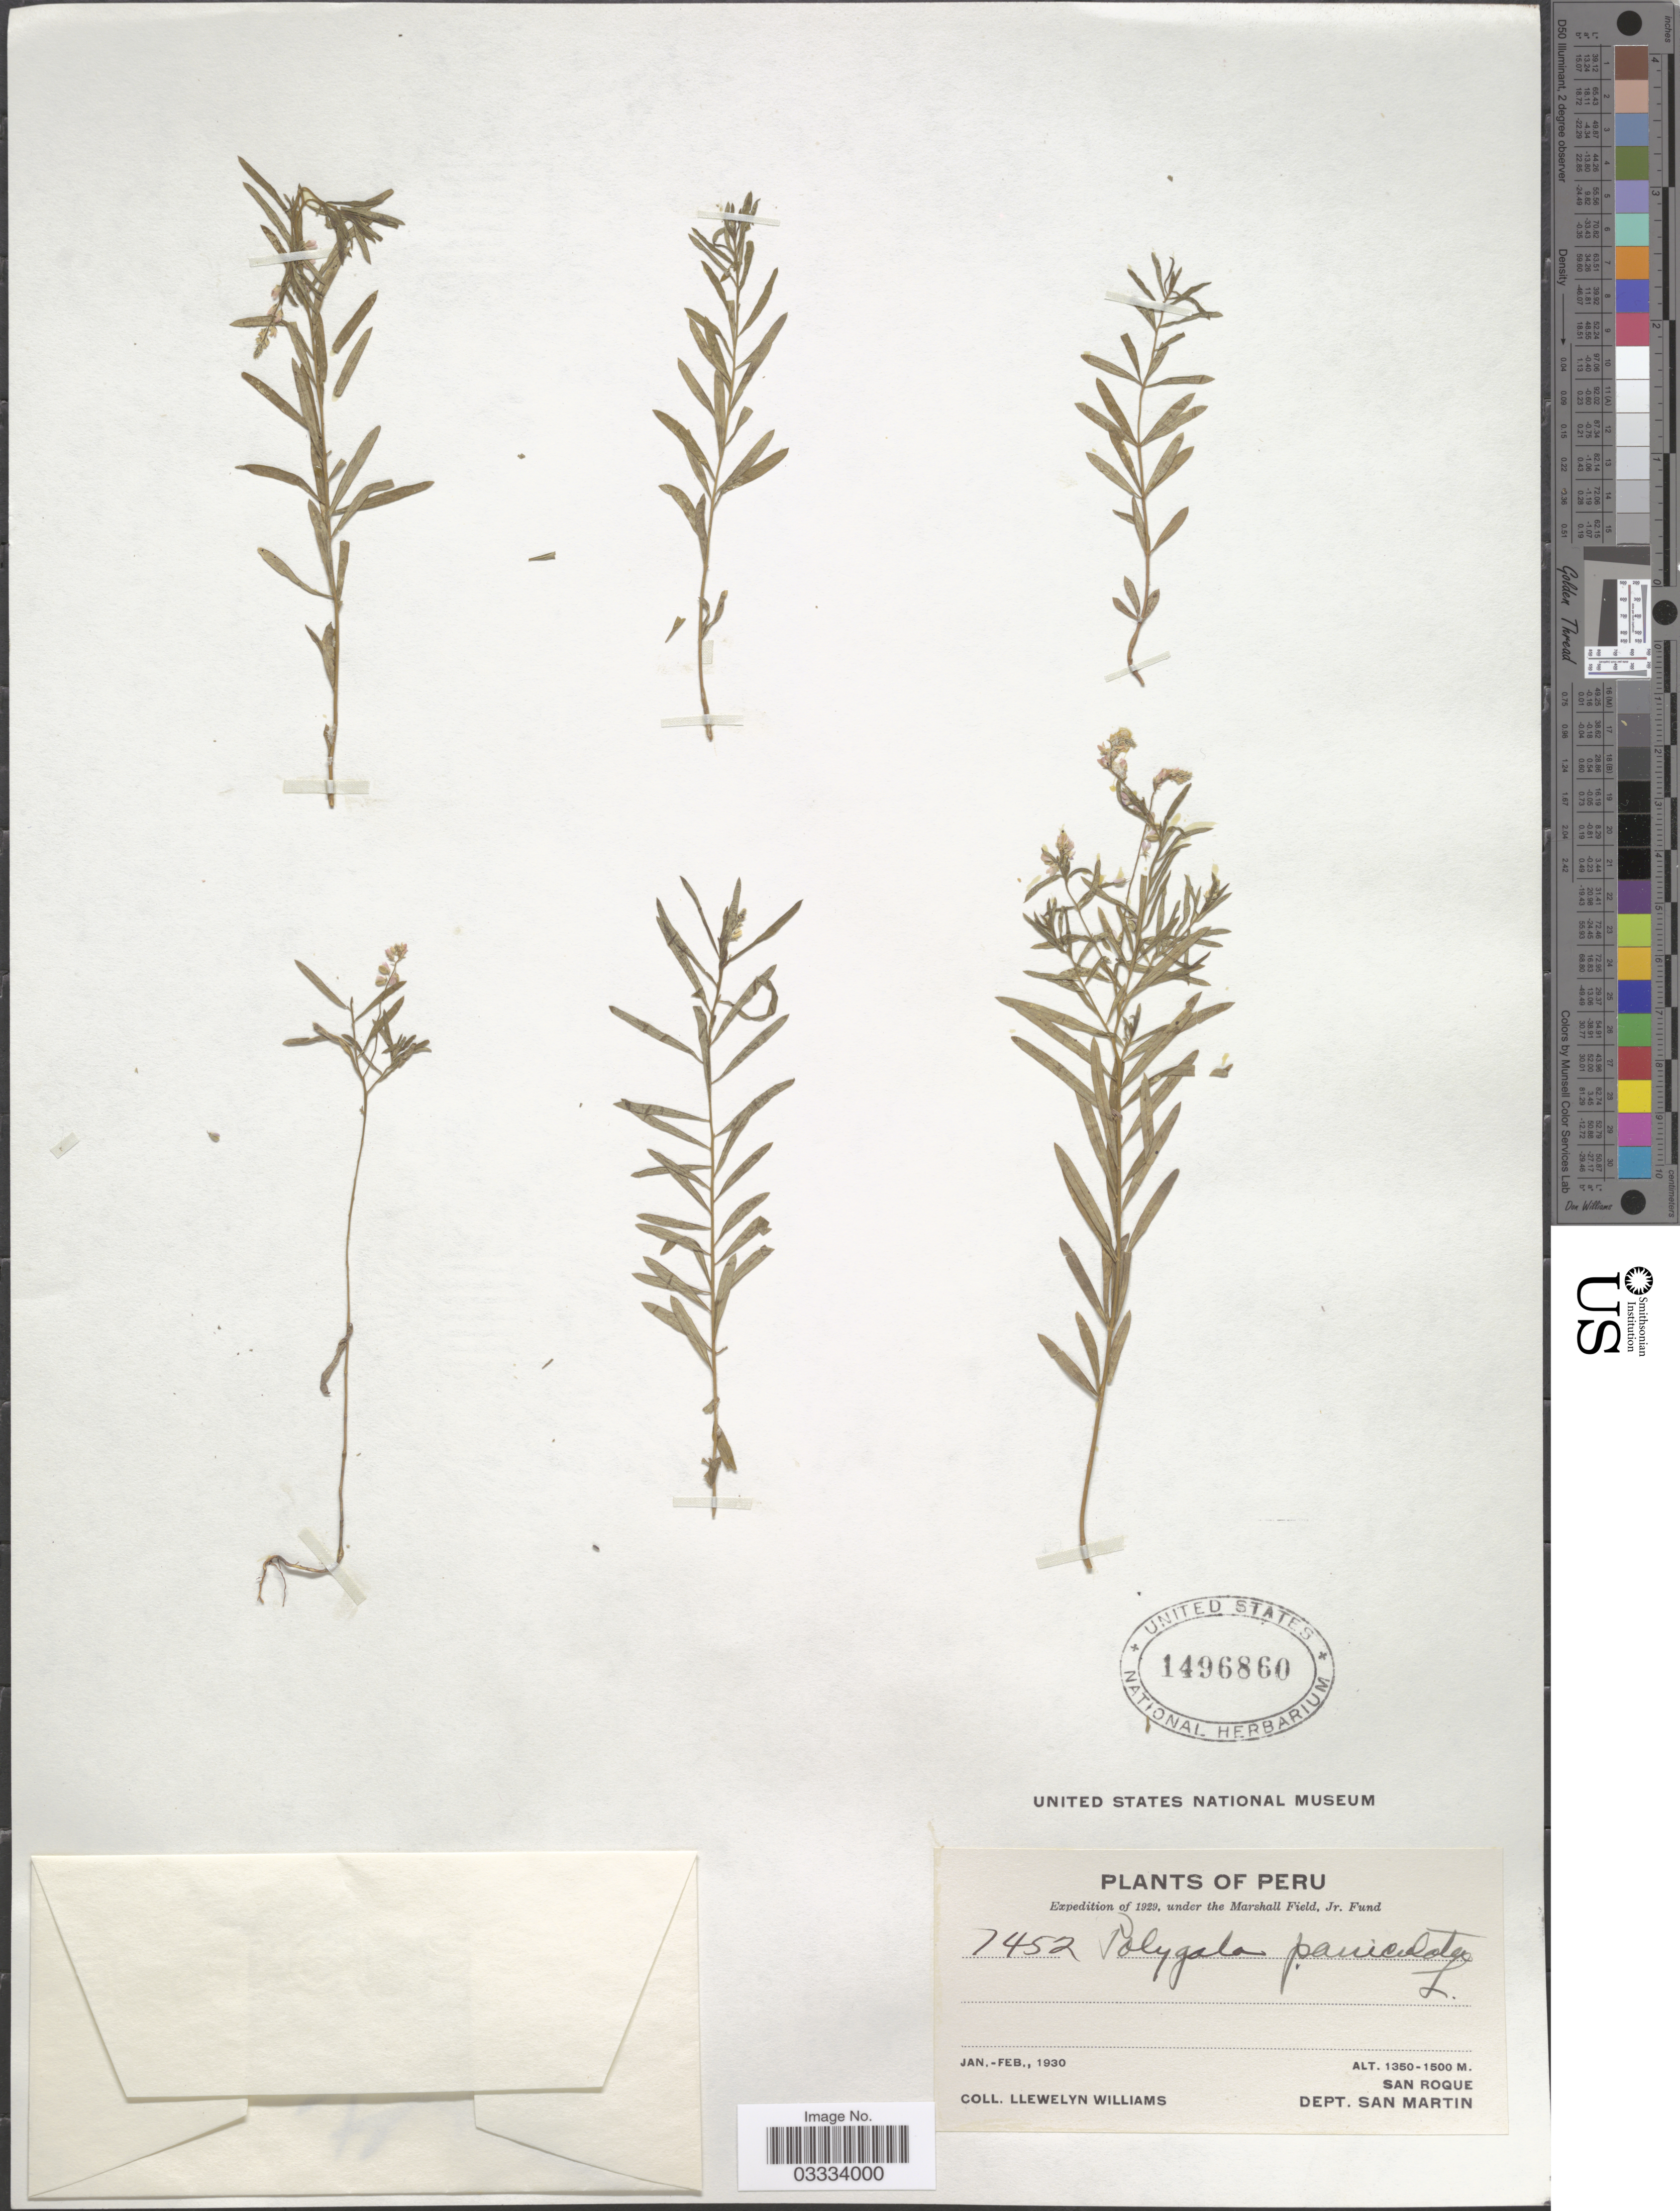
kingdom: Plantae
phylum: Tracheophyta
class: Magnoliopsida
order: Fabales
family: Polygalaceae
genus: Polygala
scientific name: Polygala paniculata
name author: L.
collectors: Ll. Williams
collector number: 7452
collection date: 1930-01/1930-02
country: Peru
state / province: San Martín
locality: San Roque. Dept. San Martin.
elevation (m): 1350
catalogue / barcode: US 1496860